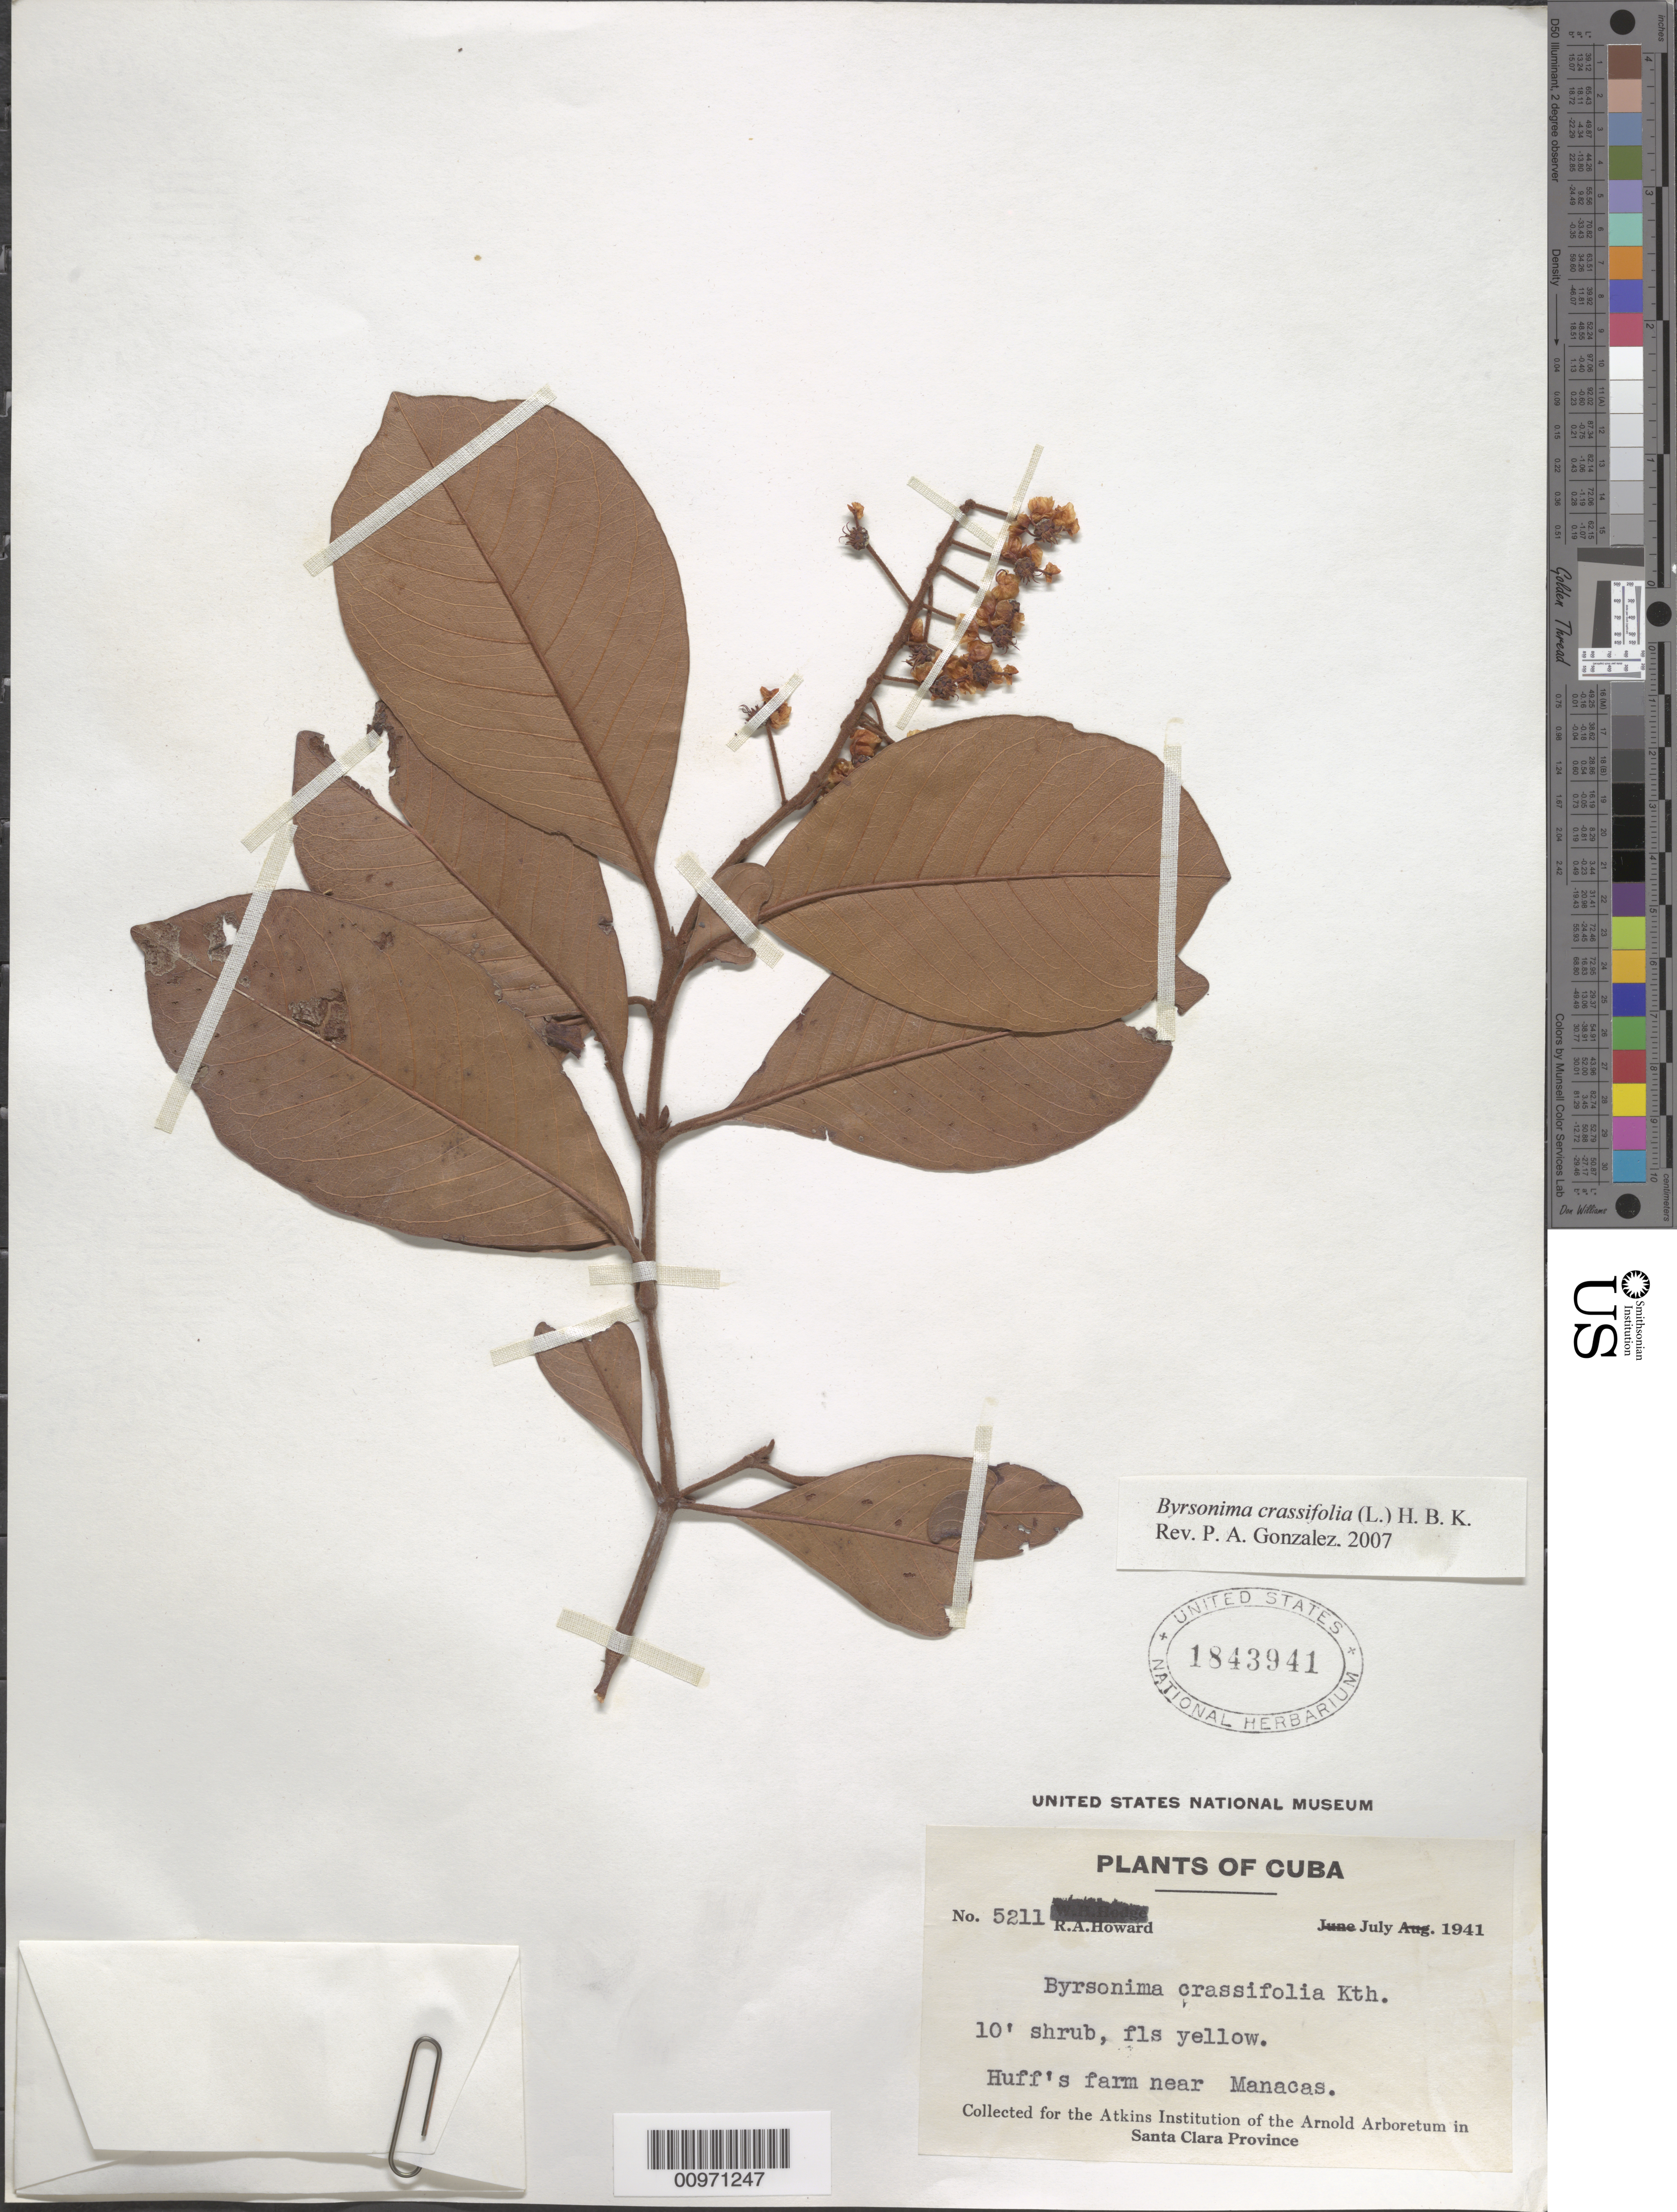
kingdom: Plantae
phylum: Tracheophyta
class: Magnoliopsida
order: Malpighiales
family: Malpighiaceae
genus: Byrsonima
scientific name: Byrsonima crassifolia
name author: (L.) Kunth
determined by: González, P. A.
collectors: R. A. Howard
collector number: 5211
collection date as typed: Jul 1941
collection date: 1941-07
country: Cuba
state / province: Santa Clara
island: Cuba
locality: Huff's Farm, near Manacas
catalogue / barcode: US 1843941